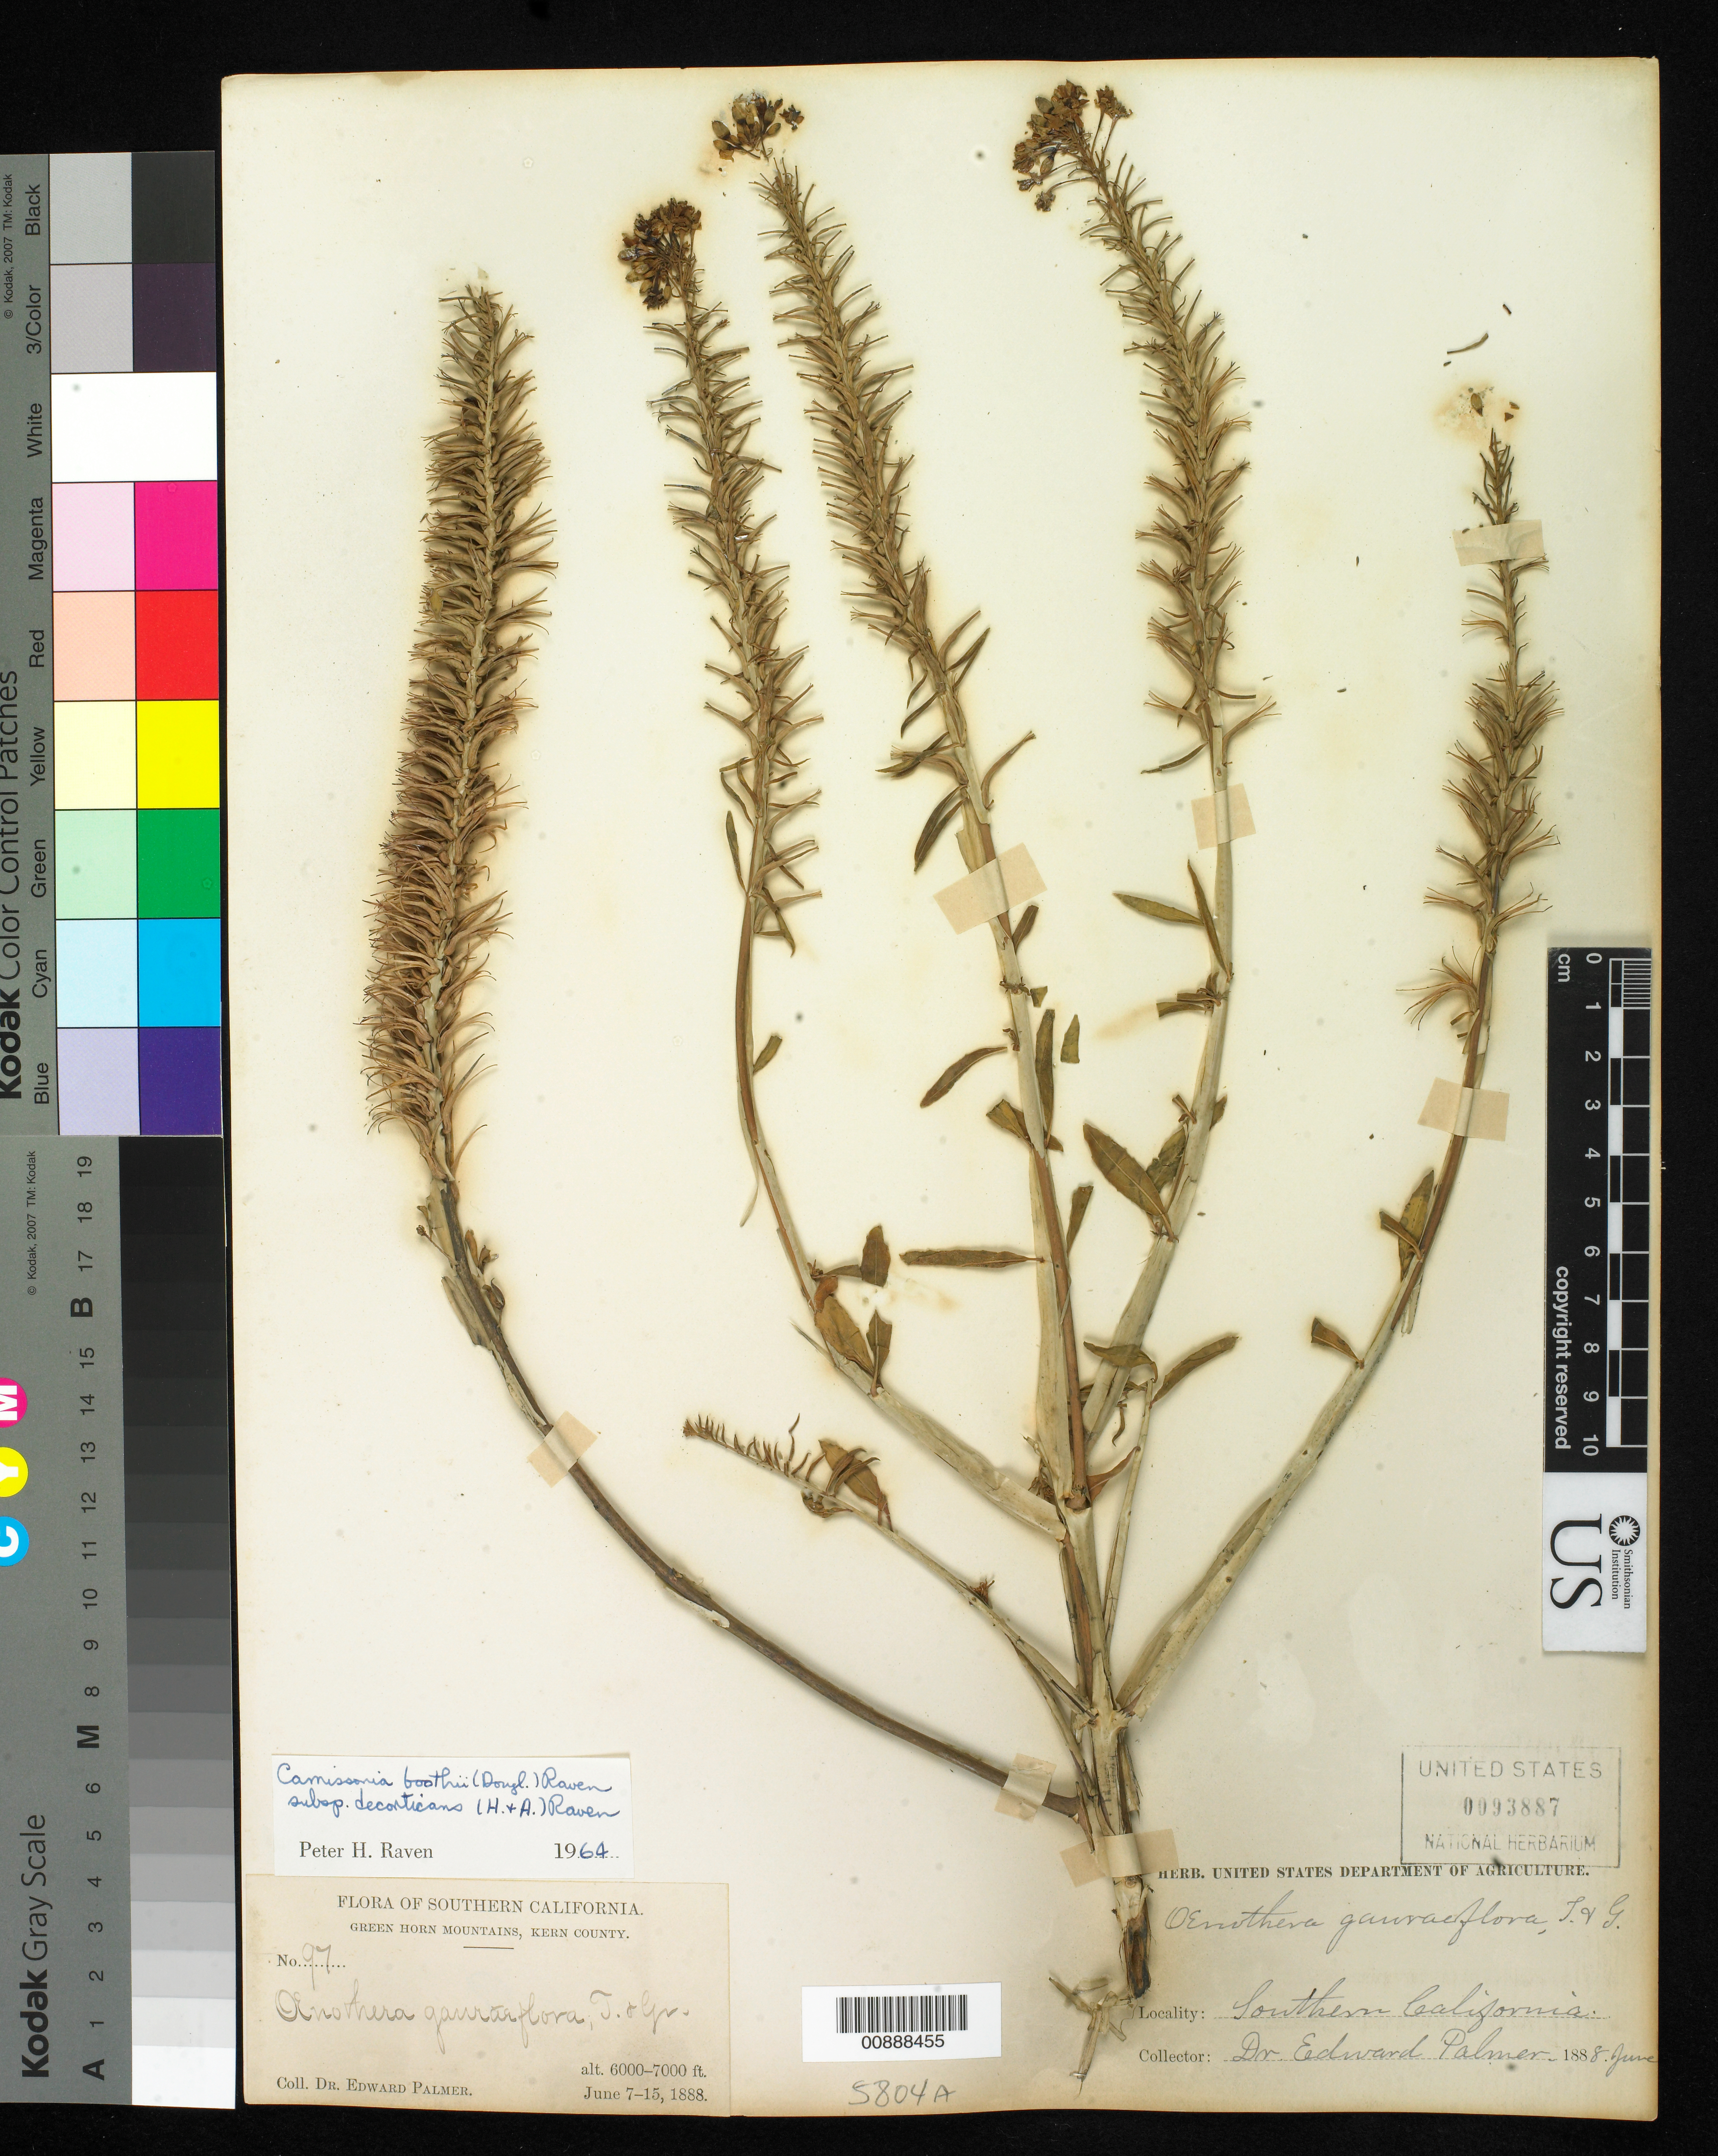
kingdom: Plantae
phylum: Tracheophyta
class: Magnoliopsida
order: Myrtales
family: Onagraceae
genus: Eremothera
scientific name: Eremothera boothii subsp. decorticans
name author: (Hook. & Arn.) W.L. Wagner & Hoch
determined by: Wagner, W. L., (BOT), Smithsonian Institution - National Museum of Natural History (UNITED STATES)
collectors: E. Palmer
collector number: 97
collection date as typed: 07 Jun 1888 to 15 Jun 1888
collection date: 1888-06-07/1888-06-15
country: United States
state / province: California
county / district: Kern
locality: Green Horn Mountains, Kern County, California.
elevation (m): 1829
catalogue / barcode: US 93887